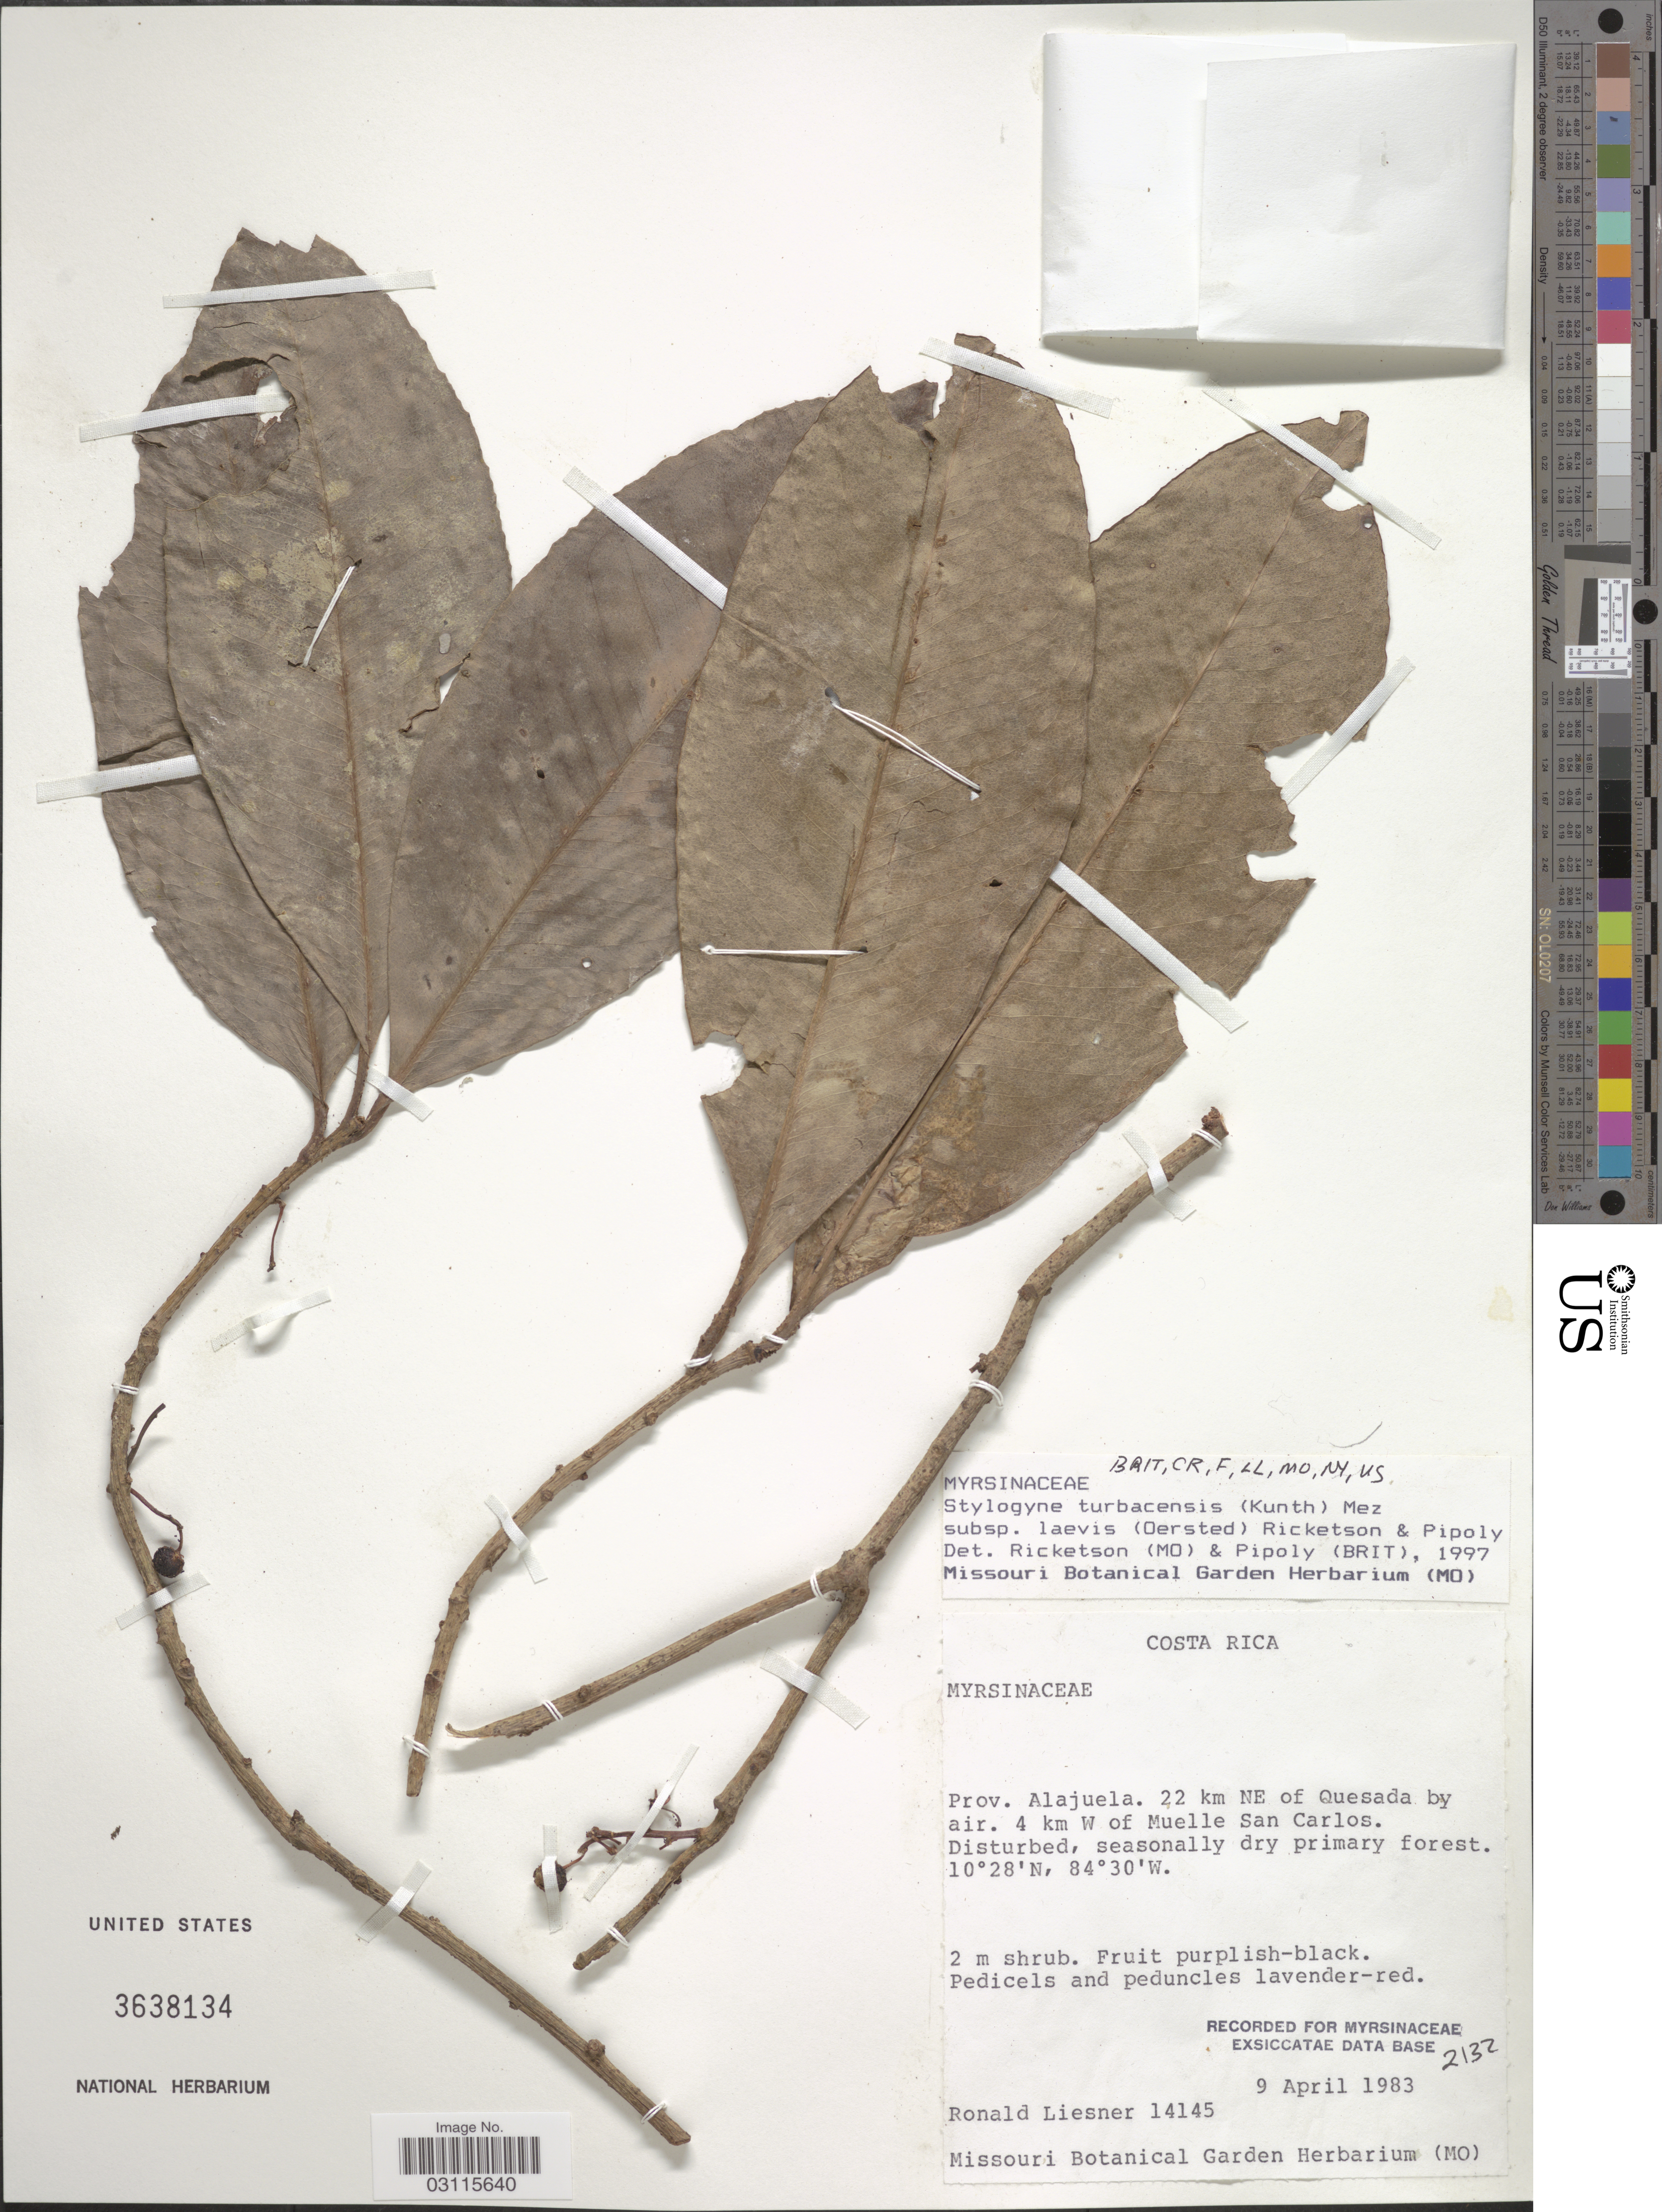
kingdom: Plantae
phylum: Tracheophyta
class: Magnoliopsida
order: Ericales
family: Primulaceae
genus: Stylogyne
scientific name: Stylogyne turbacensis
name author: (Kunth) Mez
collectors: R. L. Liesner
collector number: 14145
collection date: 1983-04-09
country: Costa Rica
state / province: Alajuela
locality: Prov. Alajuela. 22 km NE of Quesada by air. 4 km W of Muelle San Carlos.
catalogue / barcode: US 3638134